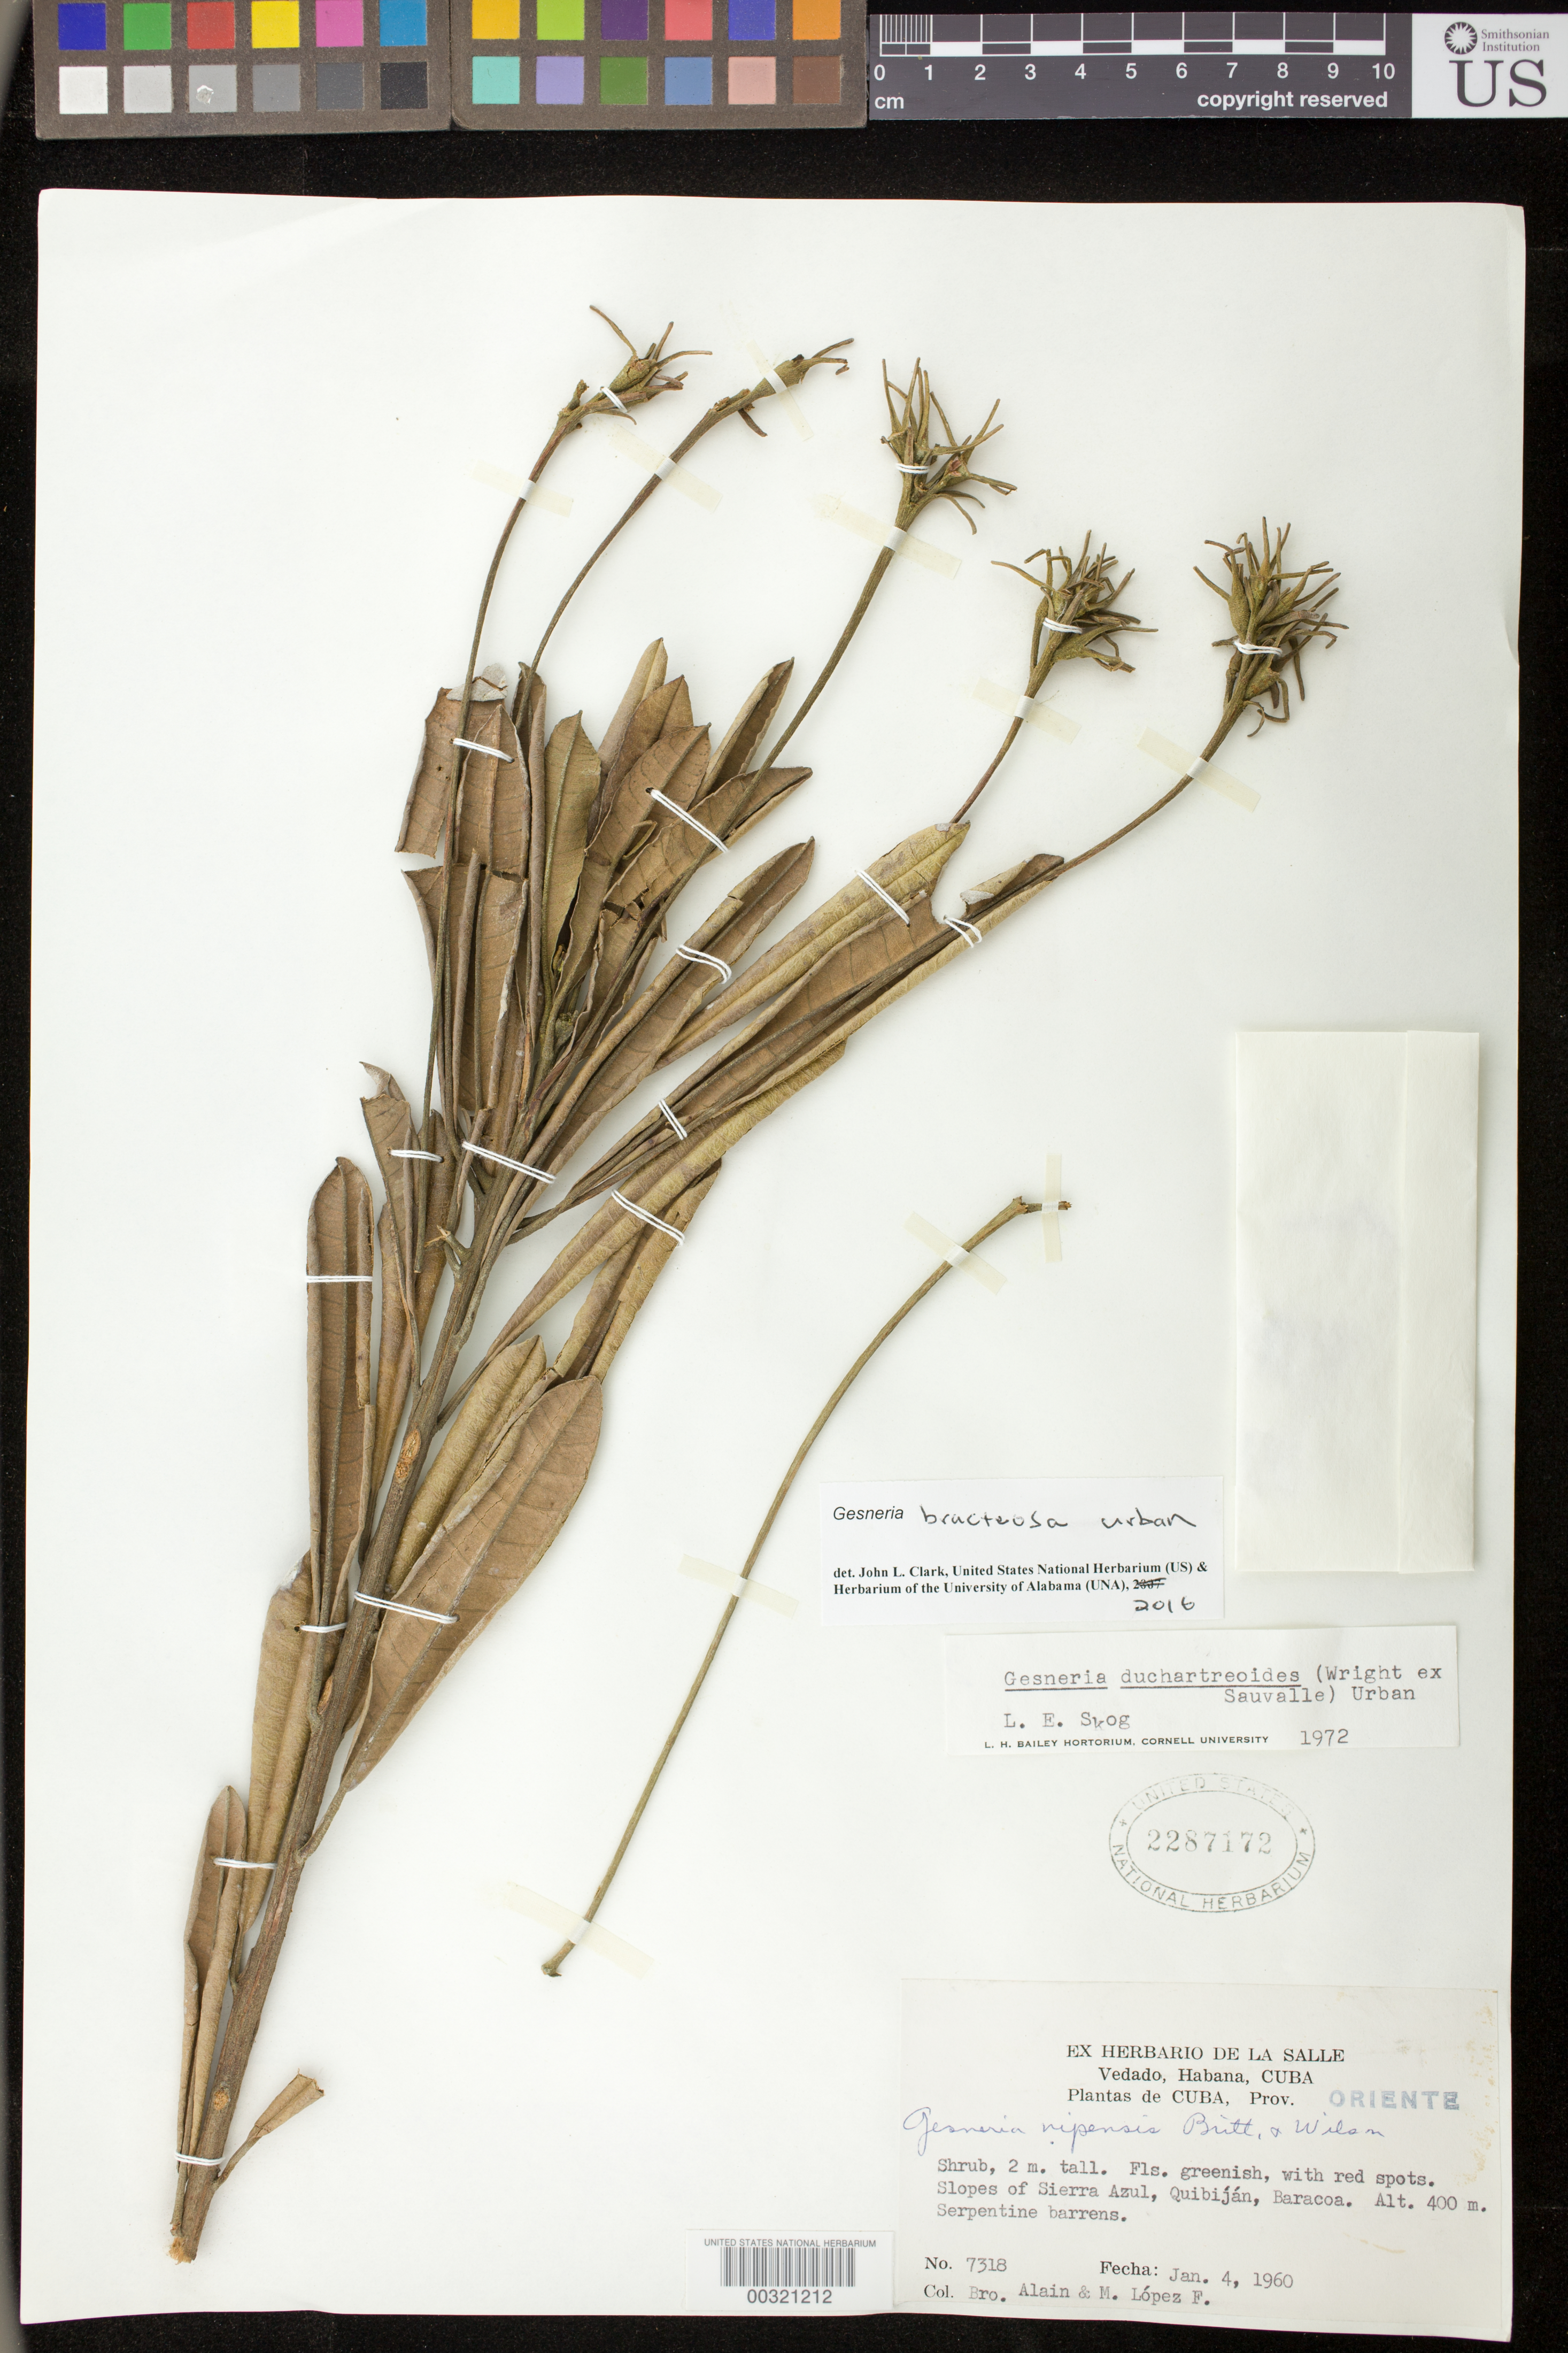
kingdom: Plantae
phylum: Tracheophyta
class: Magnoliopsida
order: Lamiales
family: Gesneriaceae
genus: Gesneria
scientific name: Gesneria bracteosa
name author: Urb.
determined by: Clark, J. L., (SEL), The Marie Selby Botanical Garden (UNITED STATES)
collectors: A. H. Liogier & M. Lopéz-F.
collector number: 7318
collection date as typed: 04 Jan 1960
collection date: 1960-01-04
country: Cuba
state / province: Oriente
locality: Slopes of Sierra Azul, Quibijan, Baracoa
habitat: Serpentine barrens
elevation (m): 400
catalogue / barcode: US 2287172